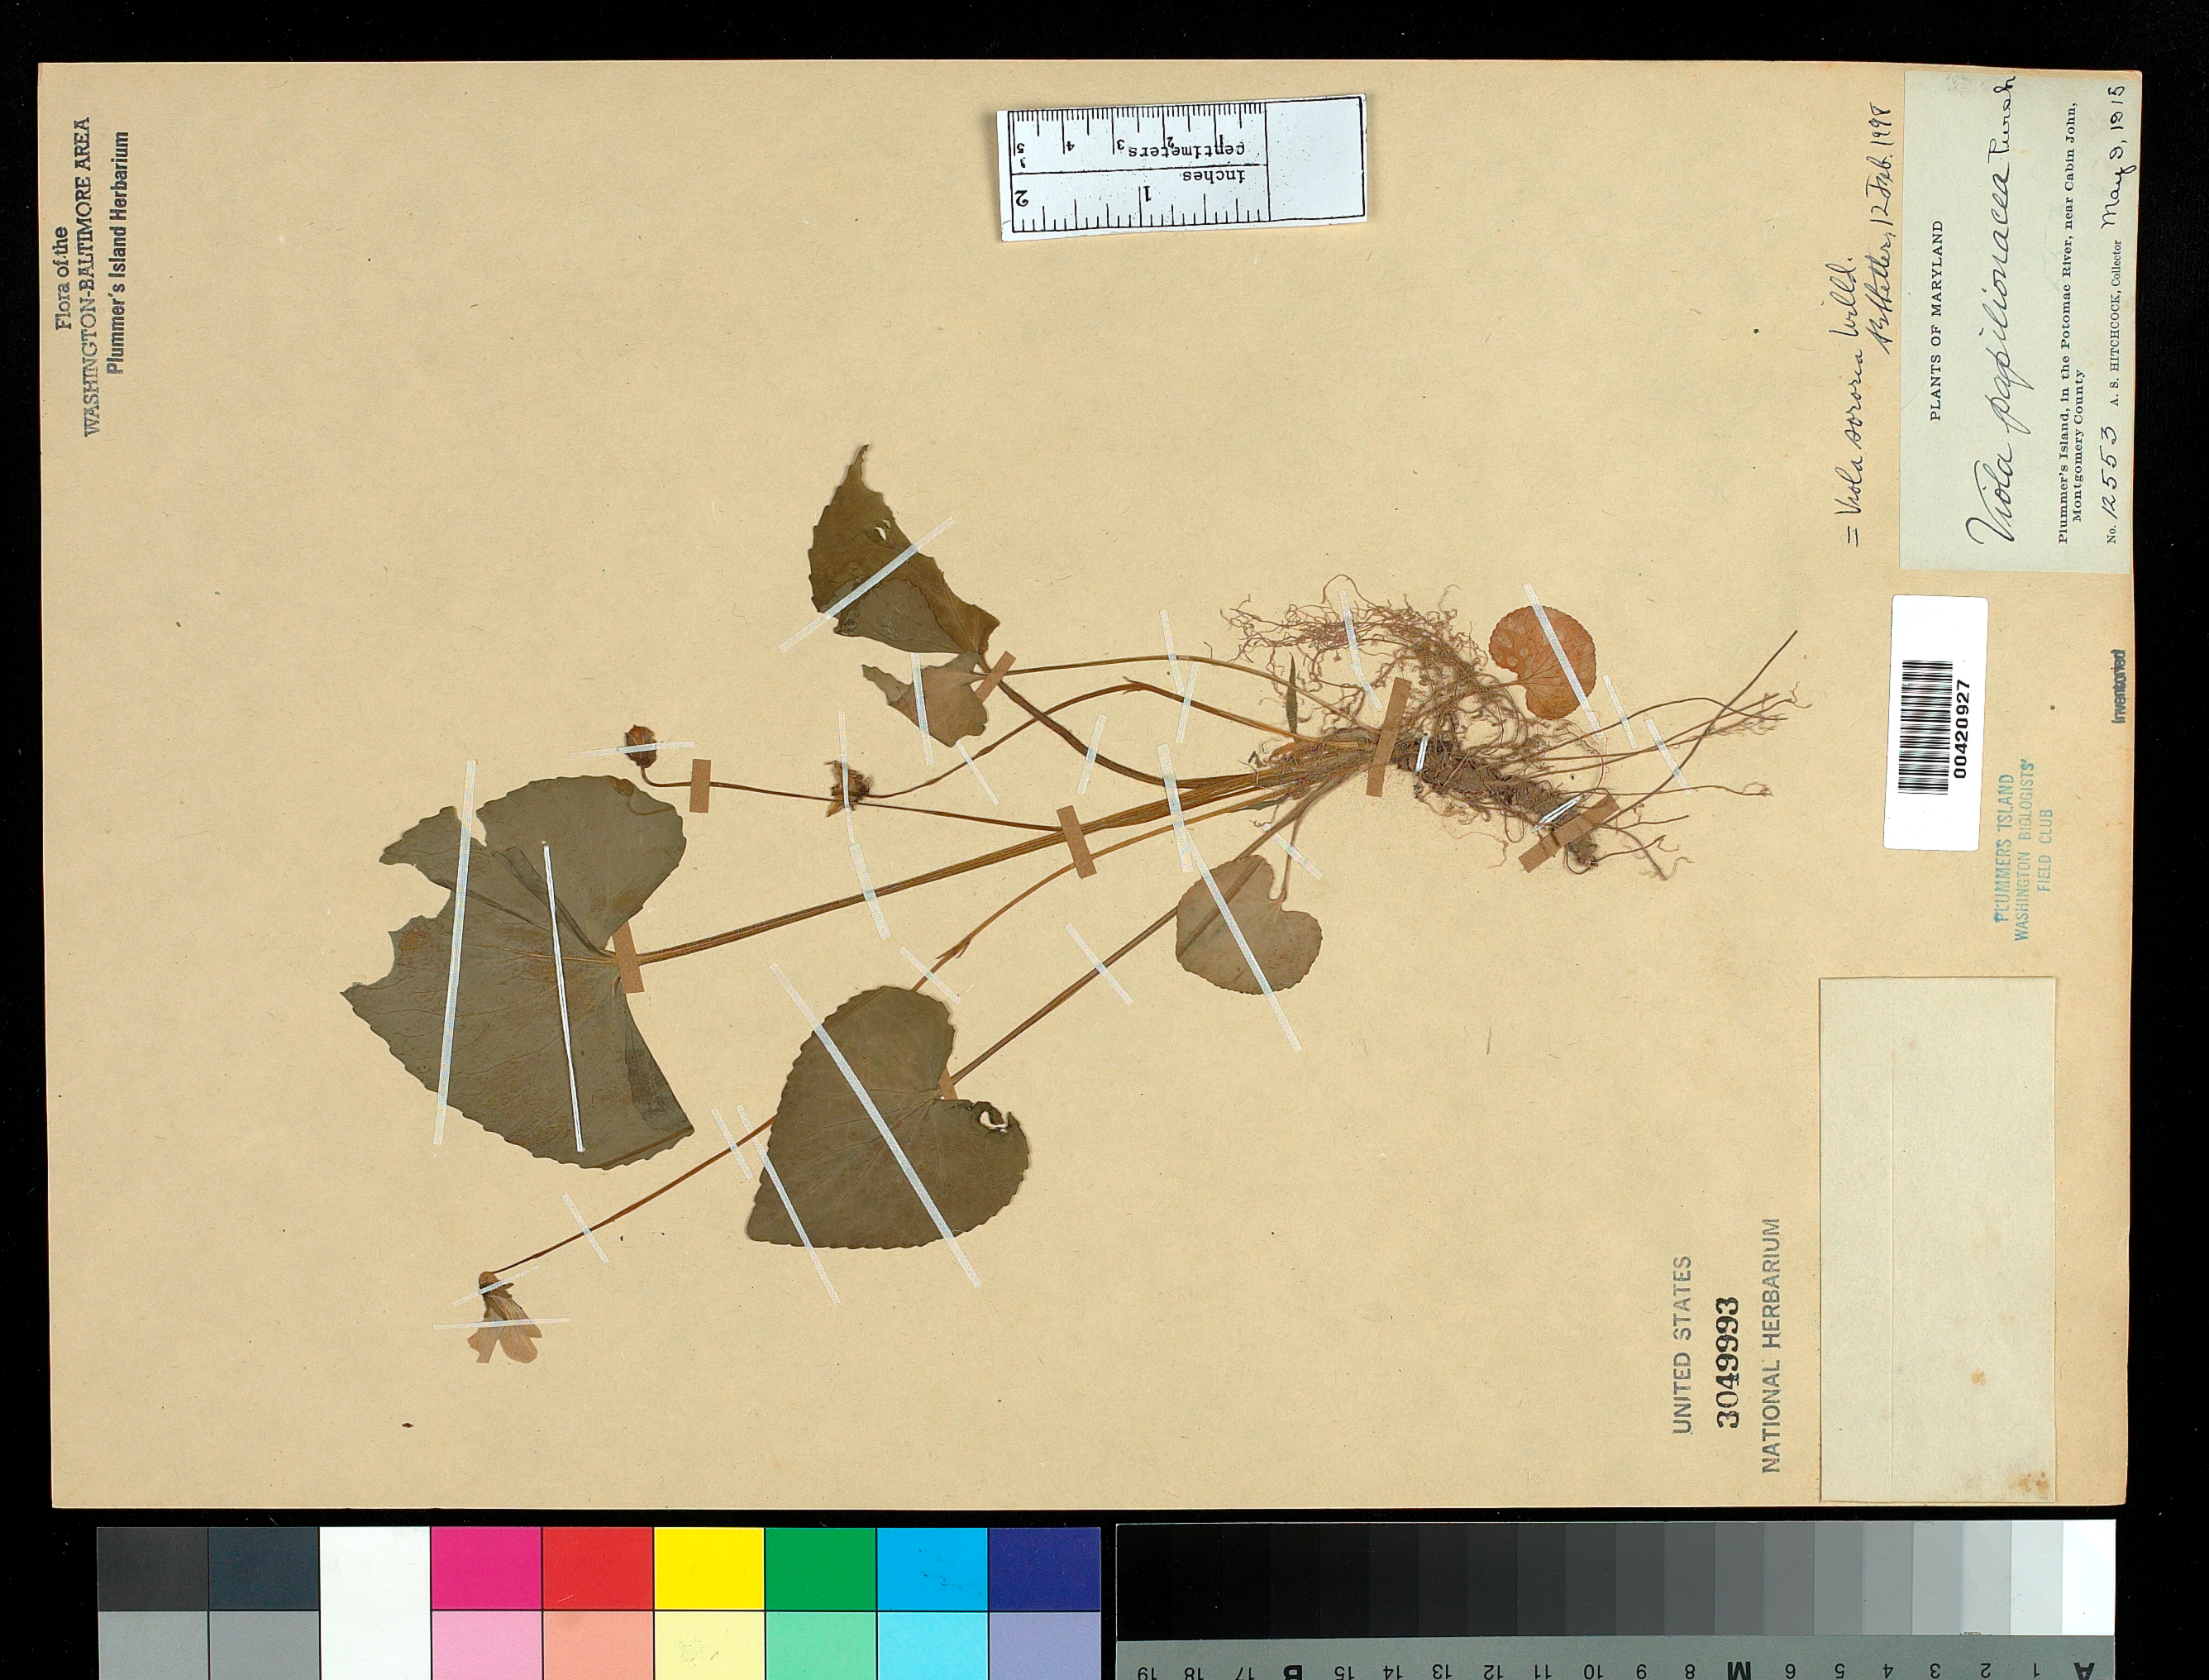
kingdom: Plantae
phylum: Tracheophyta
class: Magnoliopsida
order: Malpighiales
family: Violaceae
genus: Viola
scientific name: Viola sororia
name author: Willd.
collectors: A. S. Hitchcock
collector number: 12553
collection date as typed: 09 May 1915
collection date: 1915-05-09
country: United States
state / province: Maryland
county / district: Montgomery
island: Plummers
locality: Plummer's Island Plummers Island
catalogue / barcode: US 3049993